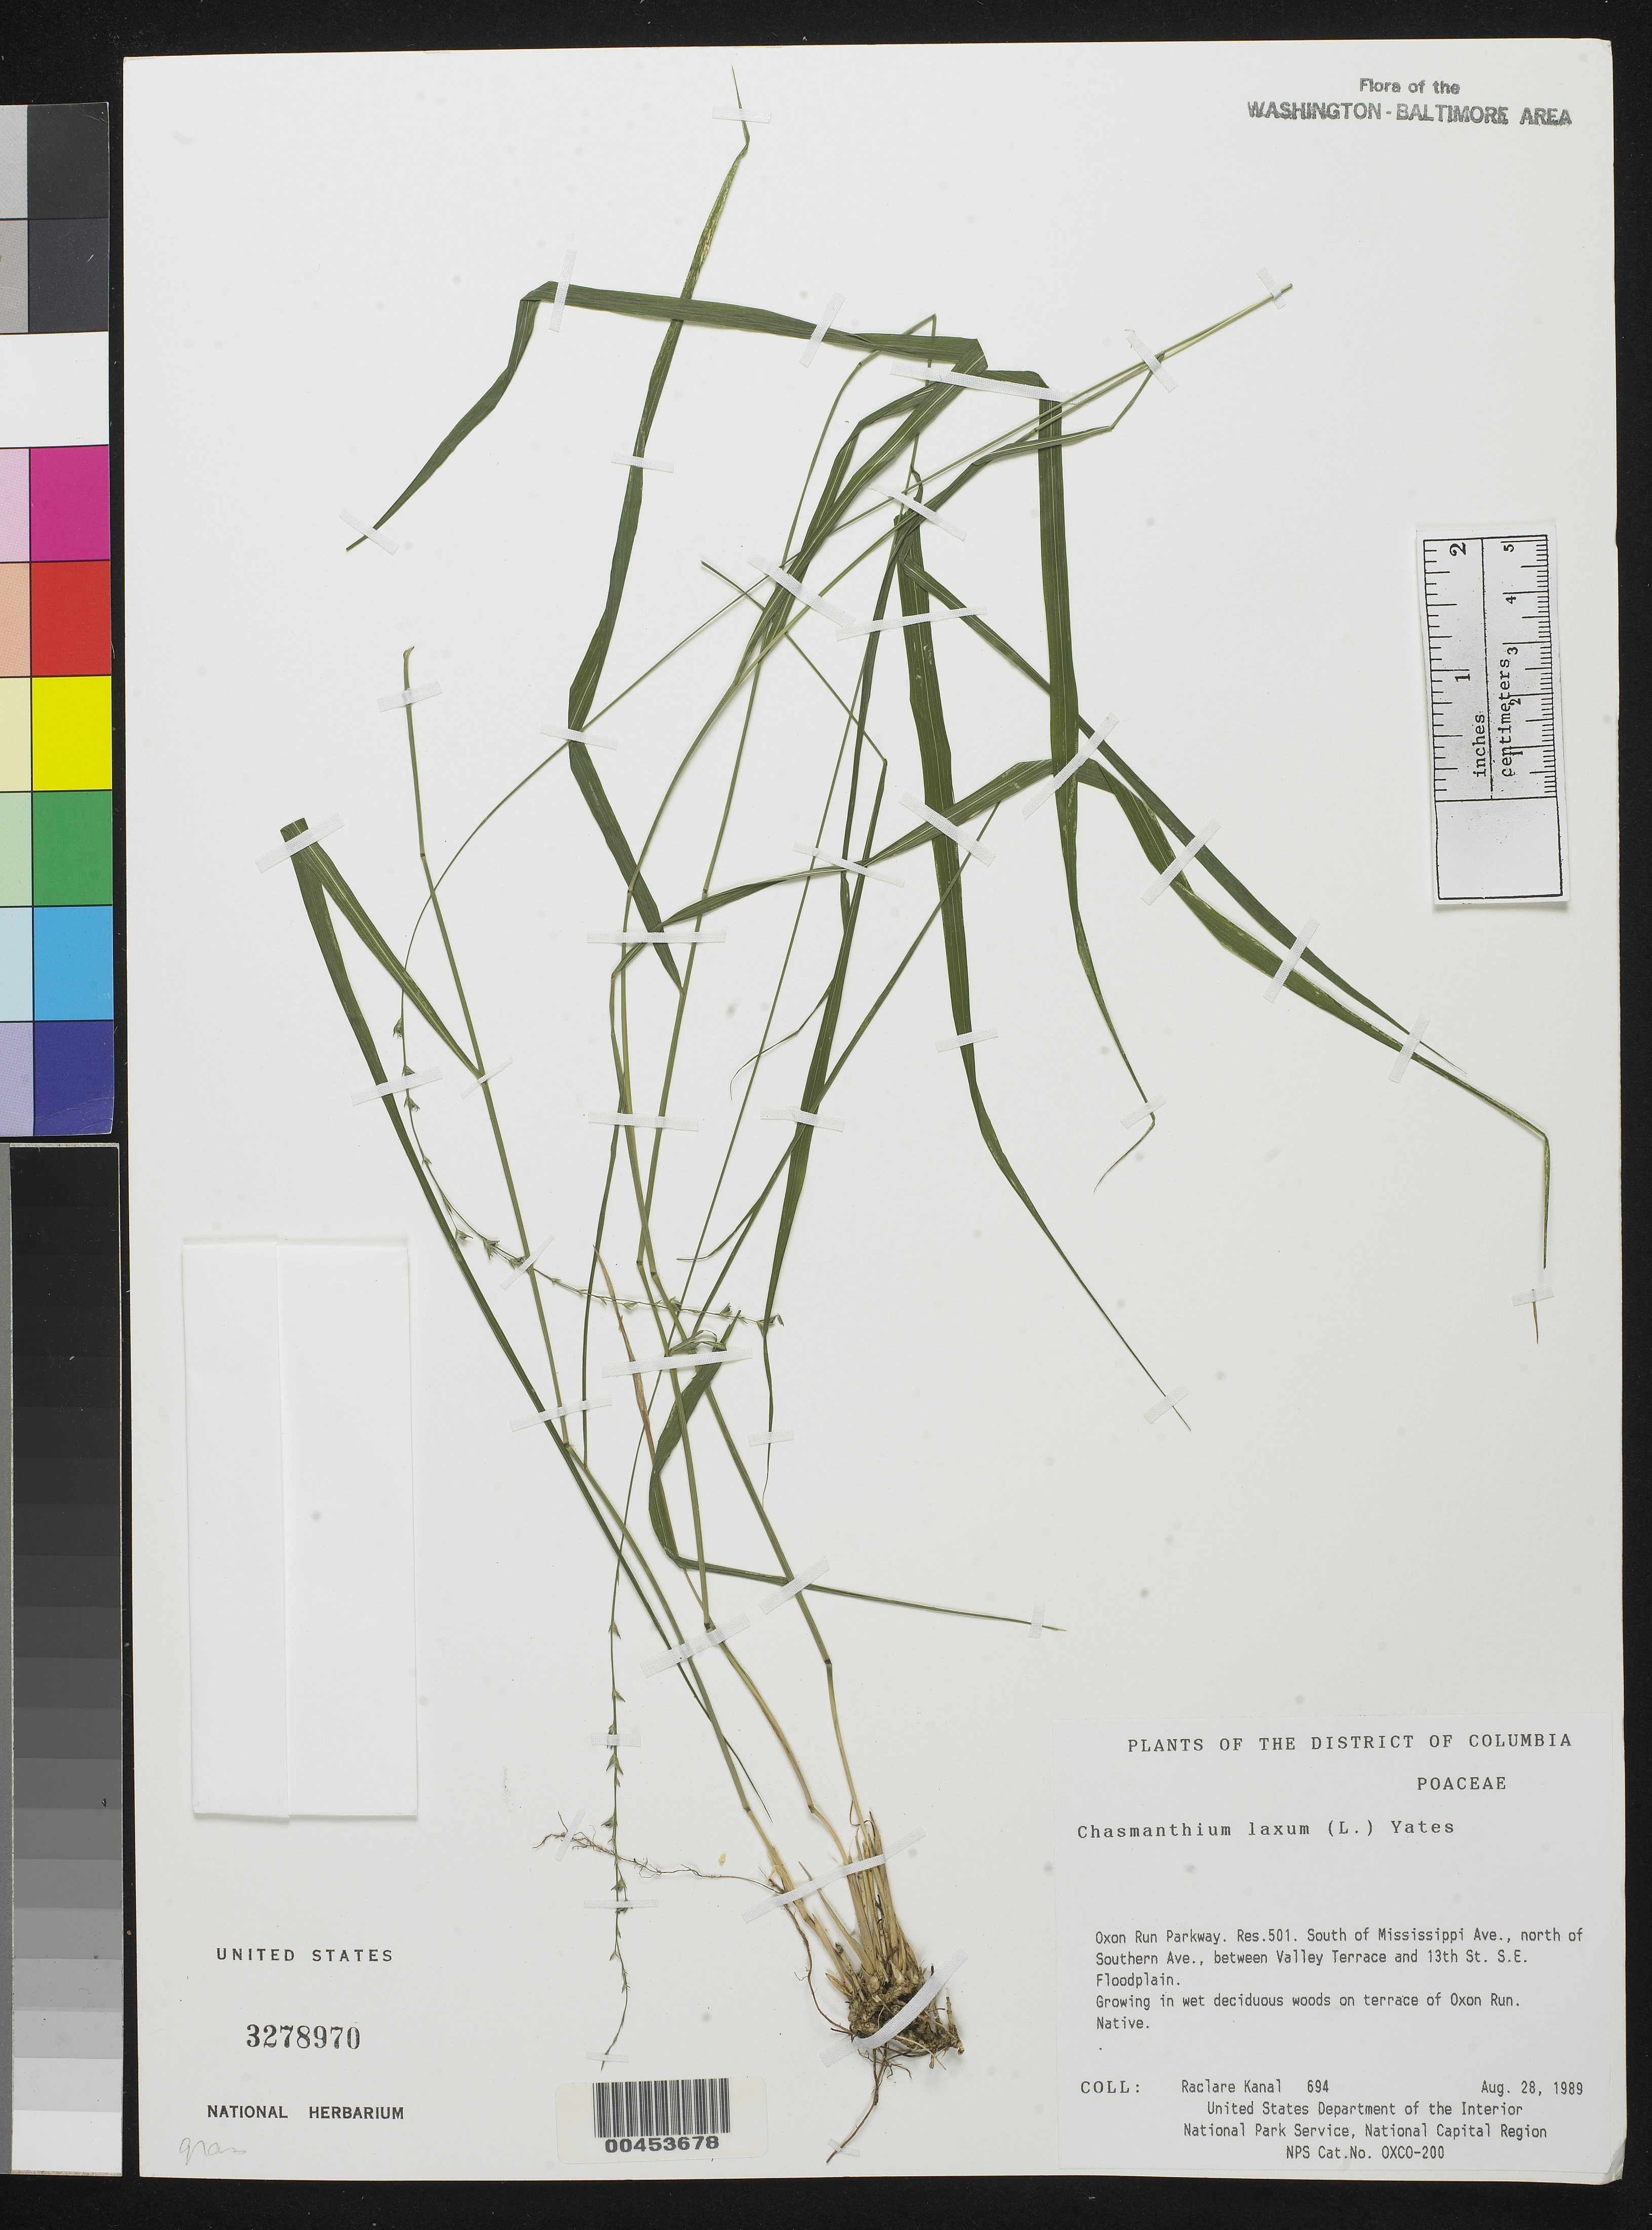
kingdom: Plantae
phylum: Tracheophyta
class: Liliopsida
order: Poales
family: Poaceae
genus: Chasmanthium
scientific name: Chasmanthium laxum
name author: (L.) H.O. Yates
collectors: R. Kanal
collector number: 694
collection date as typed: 28 Aug 1989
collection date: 1989-08-28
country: United States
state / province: District of Columbia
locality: Oxon Run Parkway, Res 501, N of Southern Ave, S of Mississippi Ave, between Valley Terrace and 13th St, SE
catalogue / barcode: US 3278970